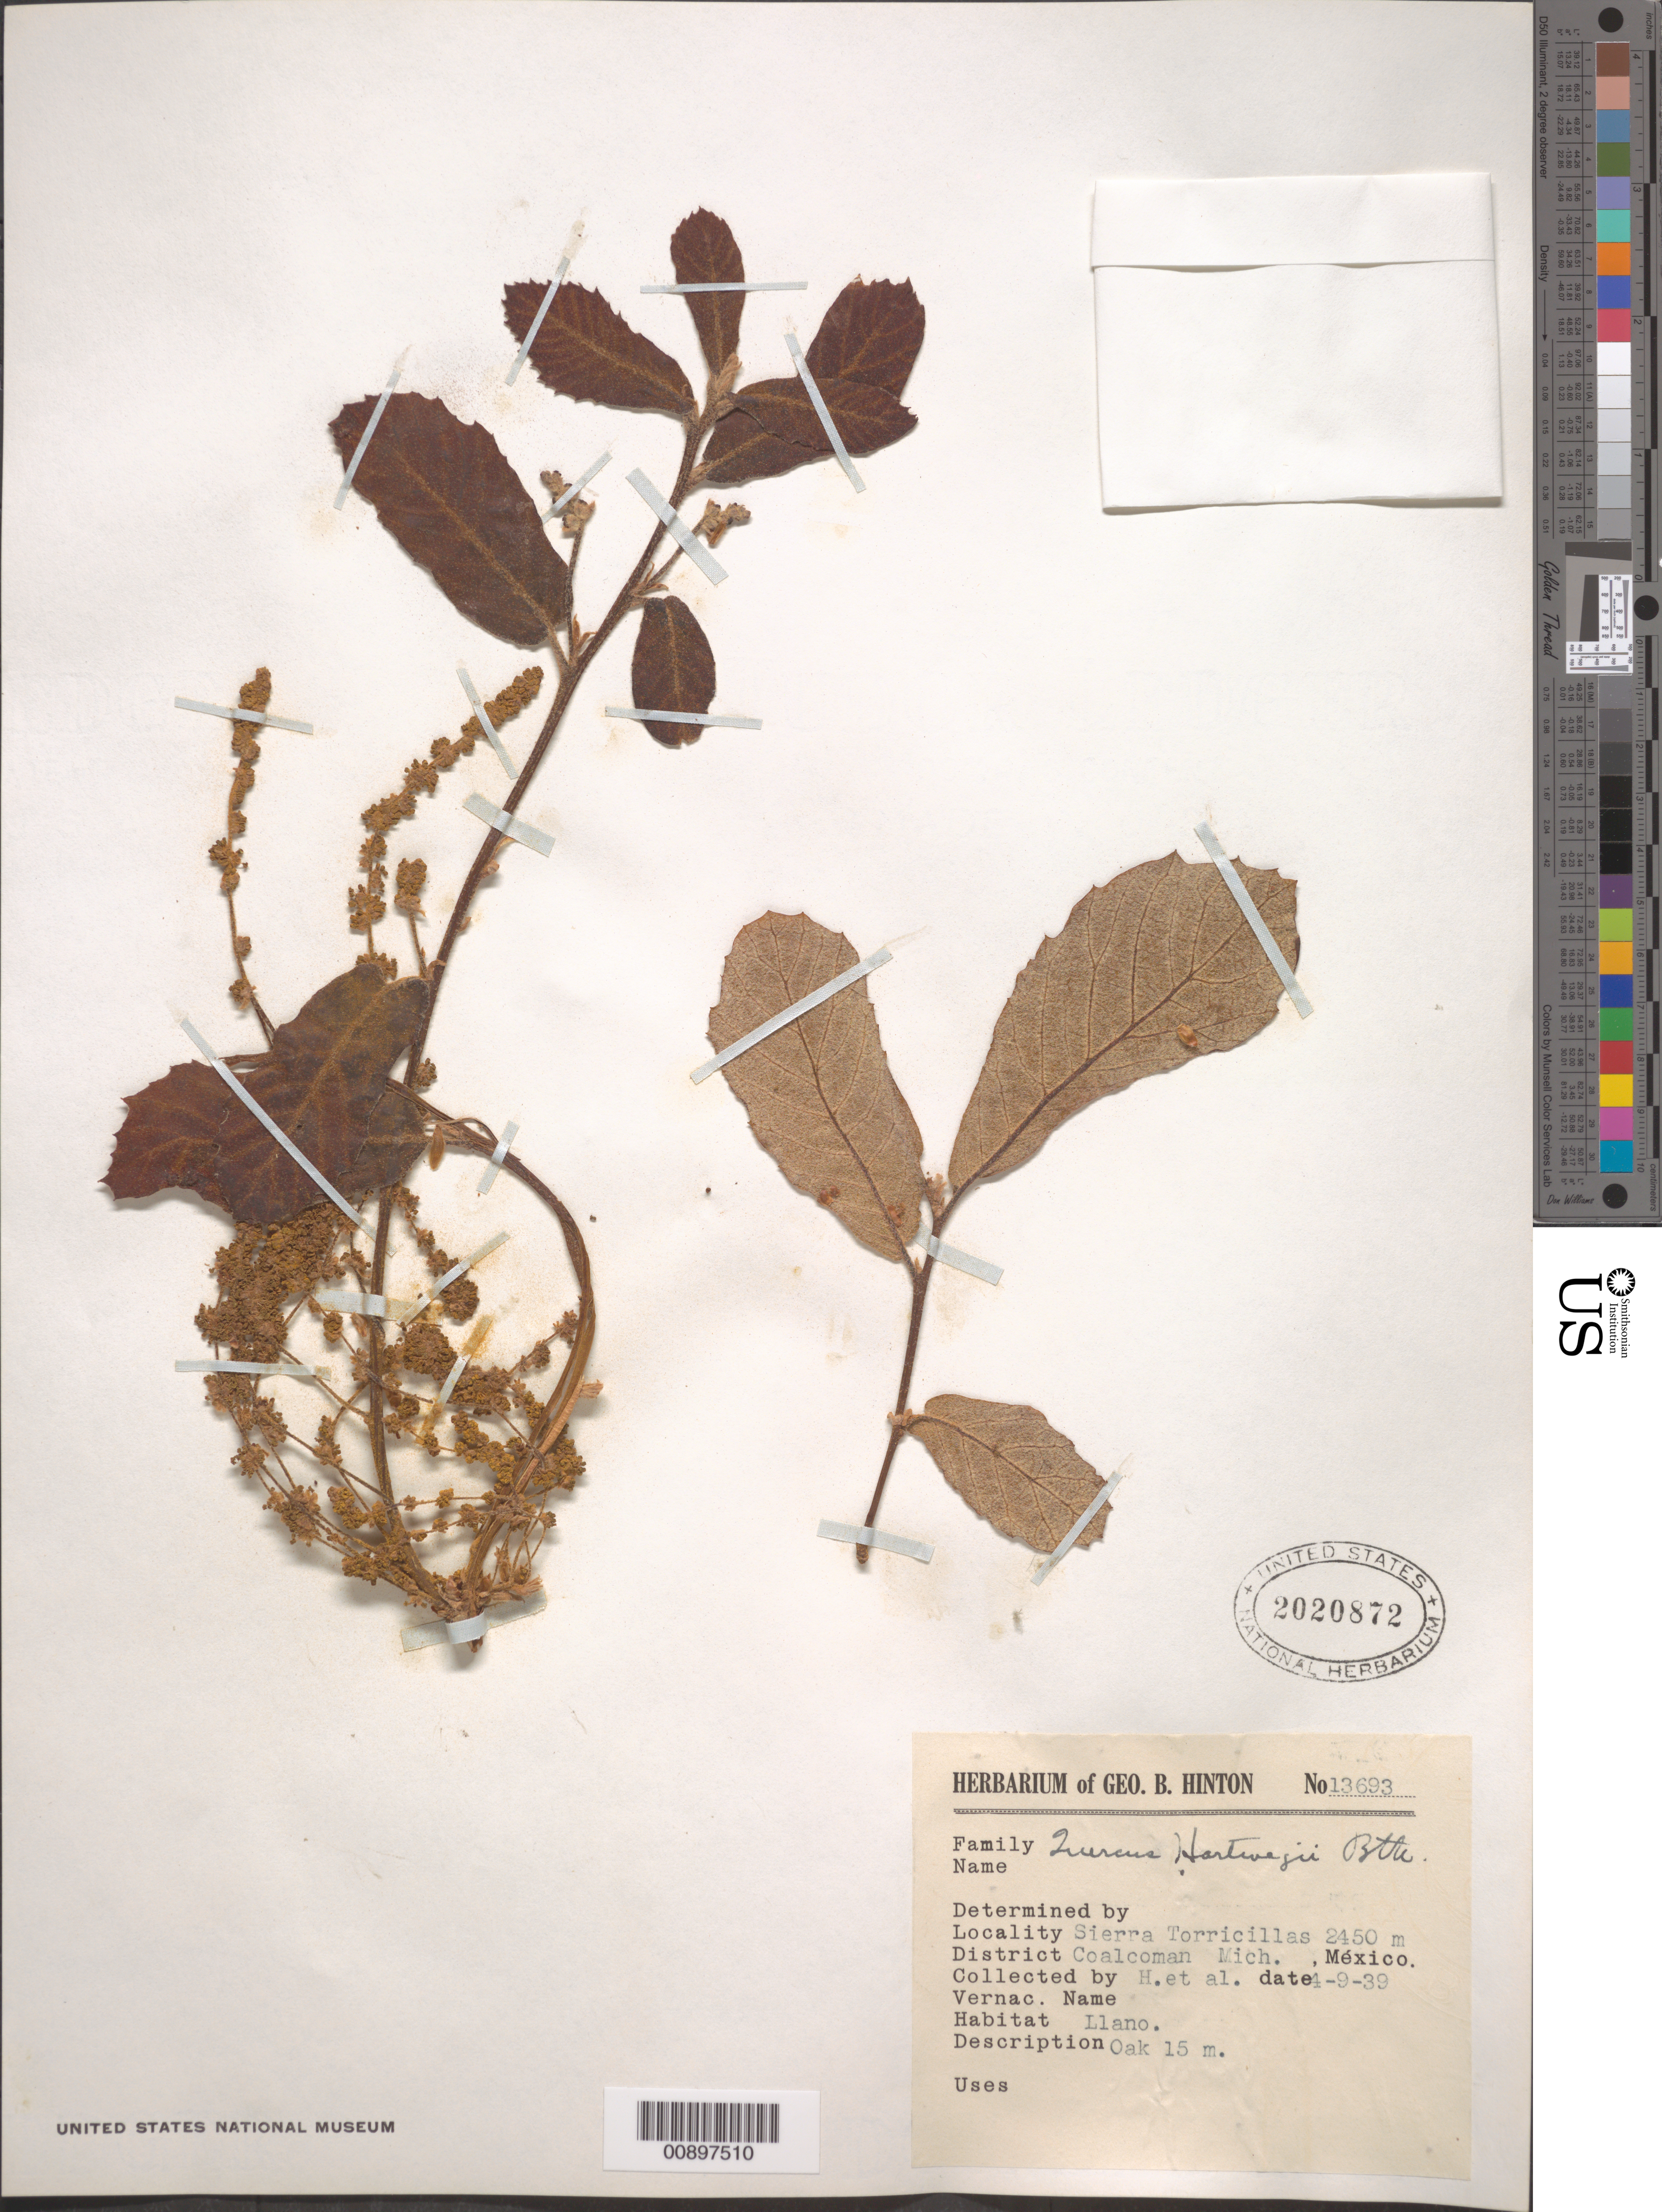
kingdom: Plantae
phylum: Tracheophyta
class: Magnoliopsida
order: Fagales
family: Fagaceae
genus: Quercus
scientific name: Quercus hartwegii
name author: Benth.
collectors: G. B. Hinton & et al.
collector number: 13693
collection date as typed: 09 Apr 1939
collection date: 1939-04-09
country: Mexico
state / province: Michoacán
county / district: Coalcomán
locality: Sierra de Torricillas, District Coalcomán, Michoacán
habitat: Llano.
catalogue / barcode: US 2020872